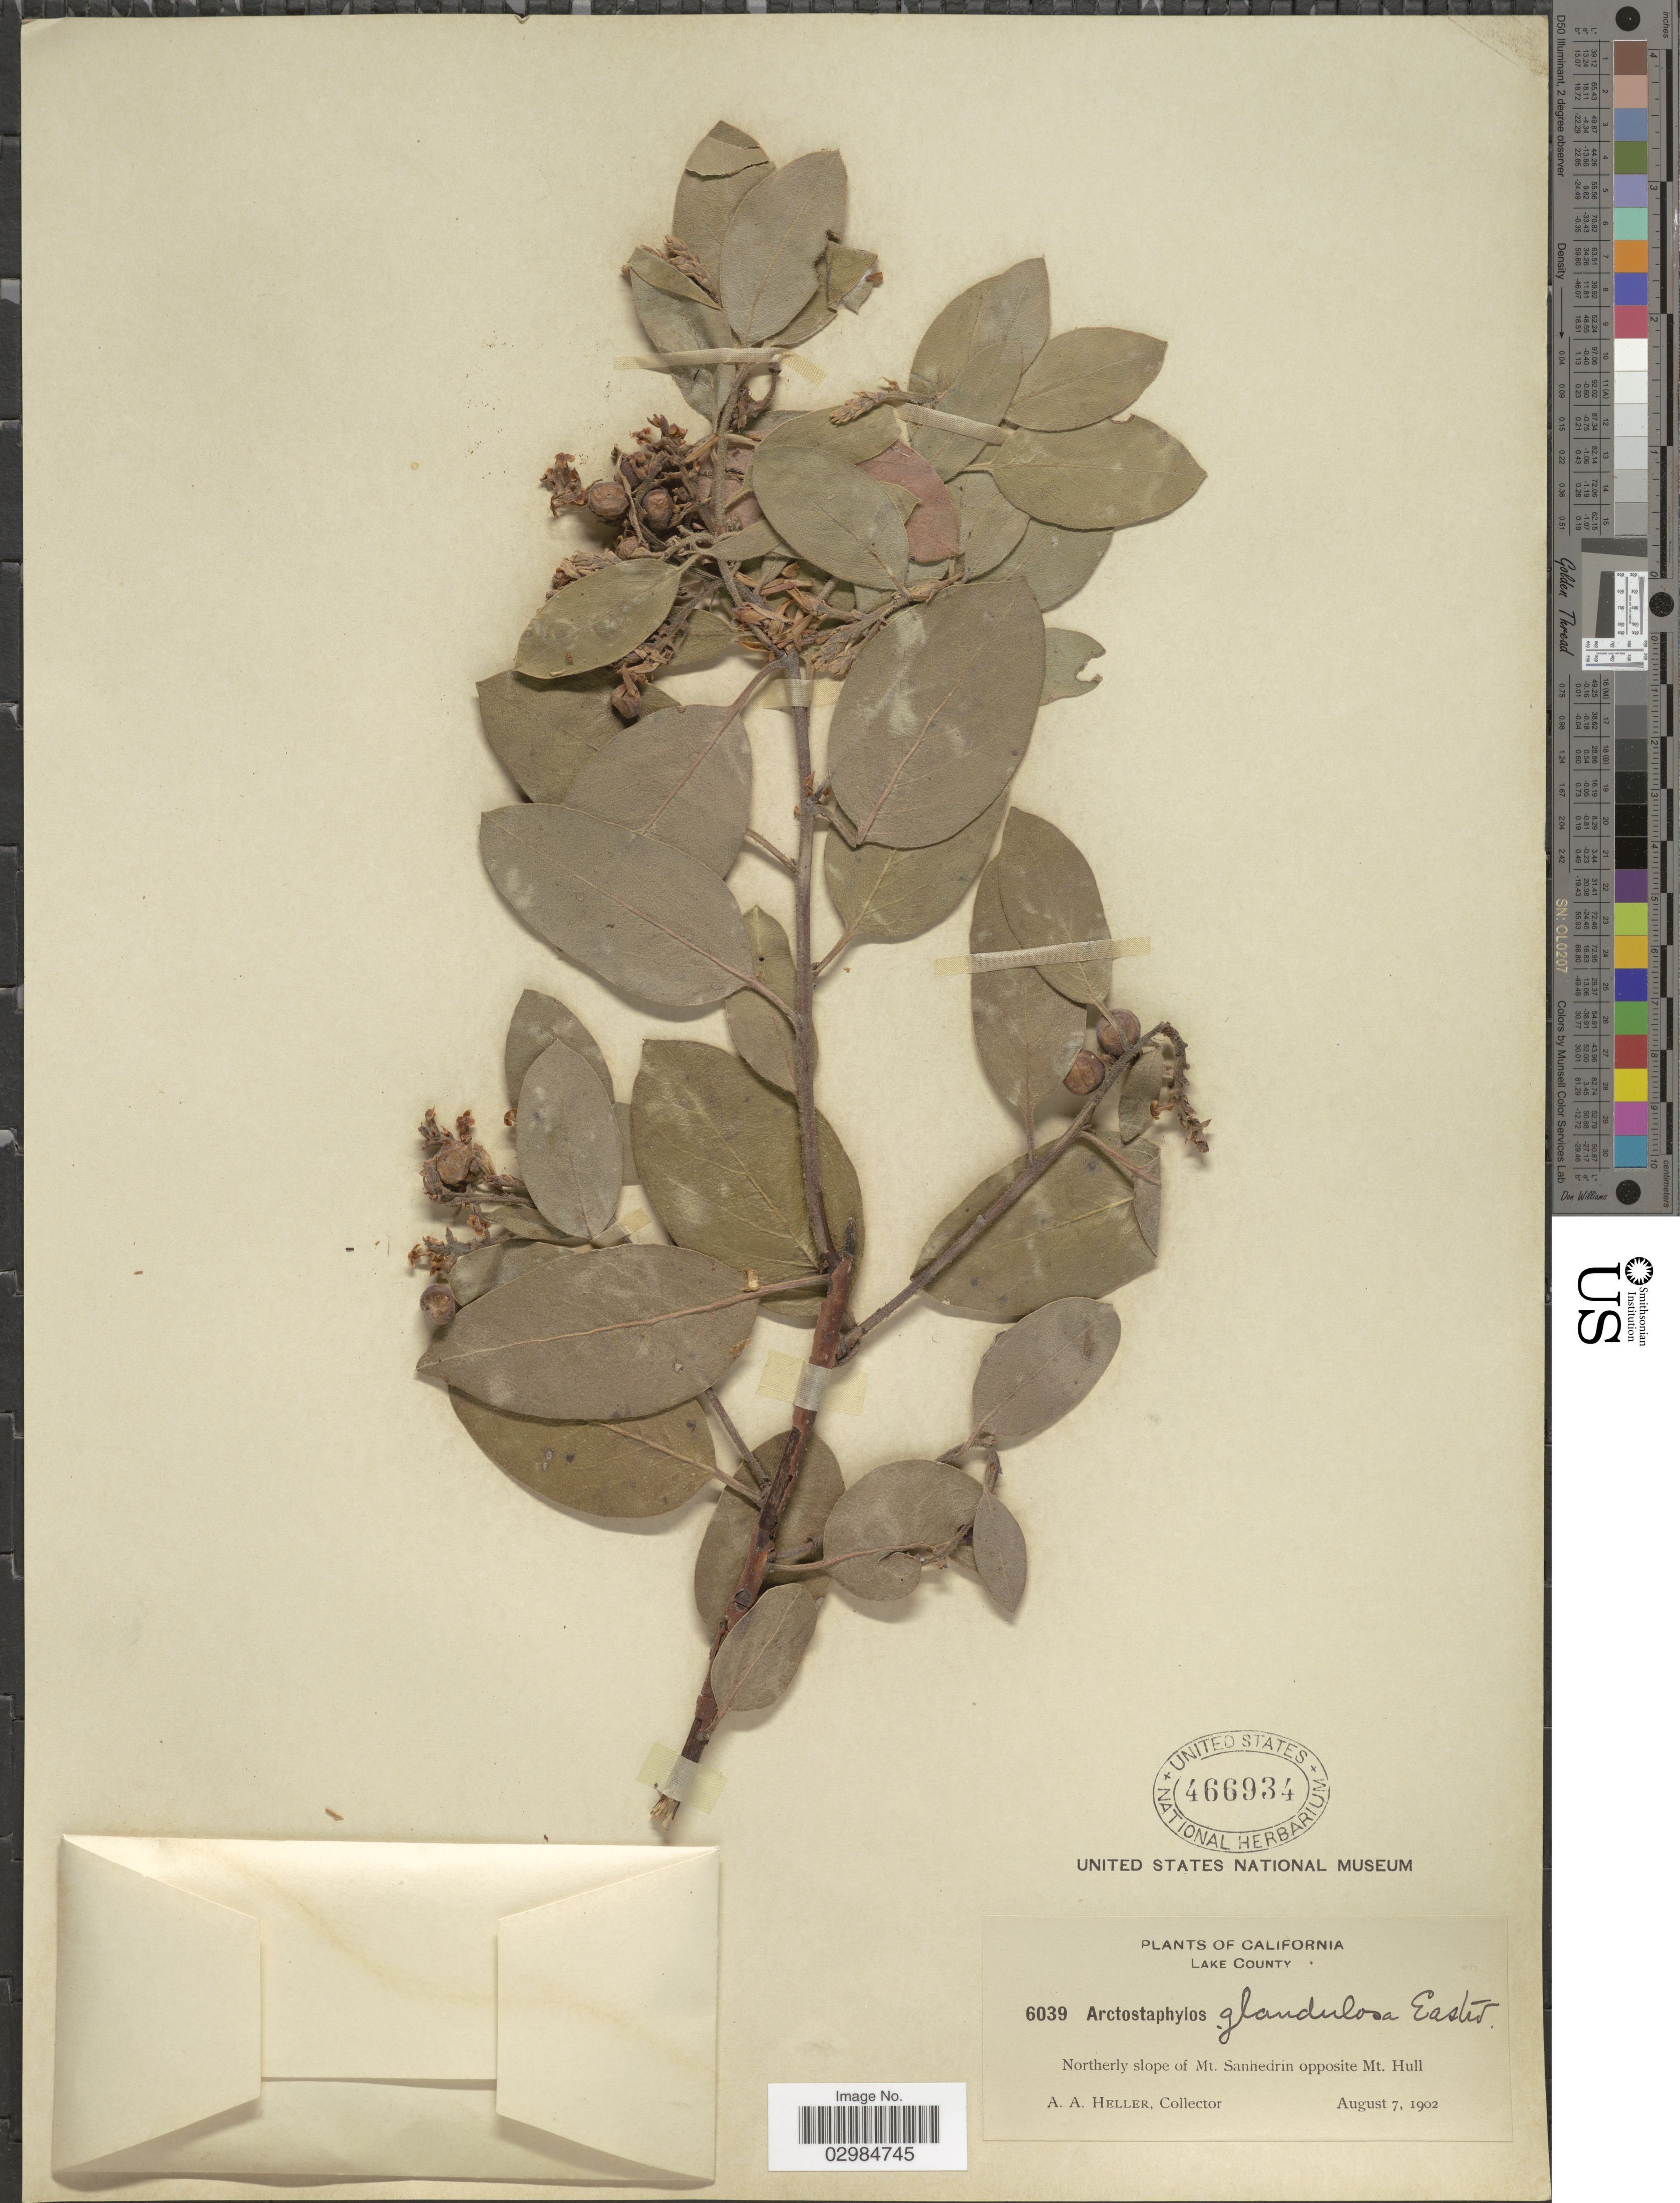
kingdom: Plantae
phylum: Tracheophyta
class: Magnoliopsida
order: Ericales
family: Ericaceae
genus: Arctostaphylos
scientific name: Arctostaphylos tomentosa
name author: (Pursh) Lindl.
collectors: A. A. Heller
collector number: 6039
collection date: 1902-08-07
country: United States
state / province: California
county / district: Lake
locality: Lake County. Northerly slope of Mt. Sanhedrin opposite Mt. Hull.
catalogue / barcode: US 466934